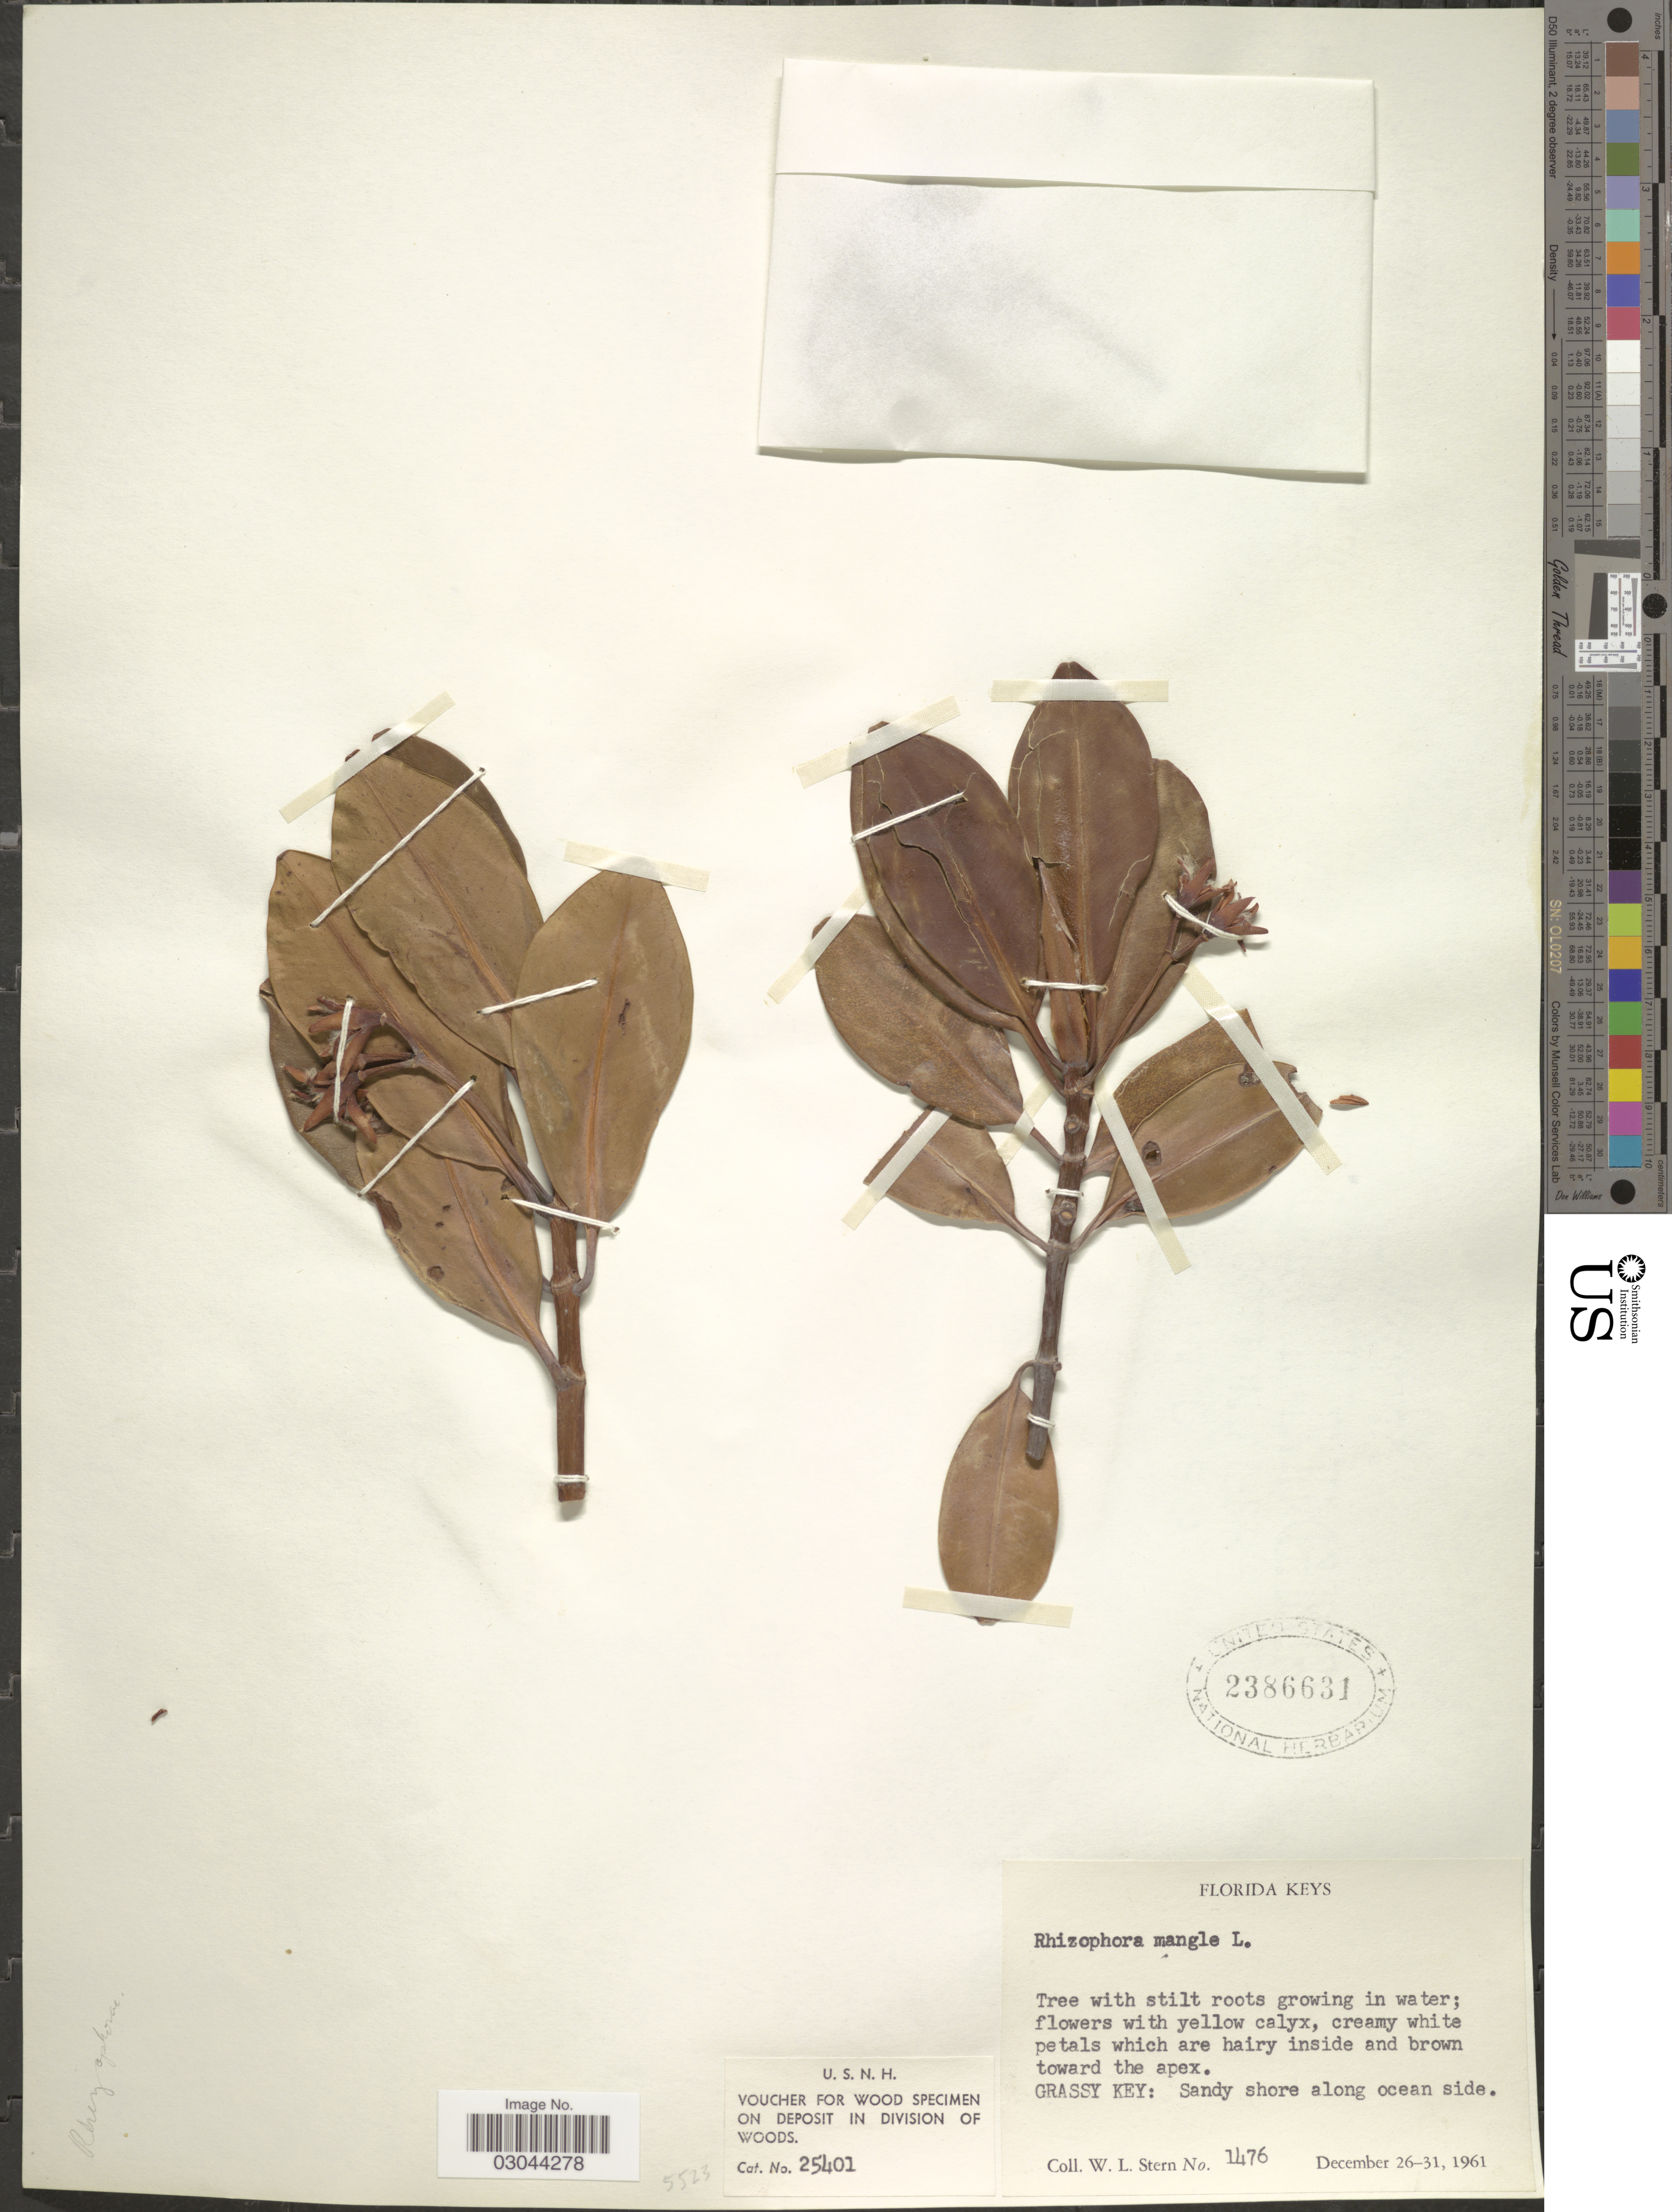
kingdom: Plantae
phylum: Tracheophyta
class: Magnoliopsida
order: Malpighiales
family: Rhizophoraceae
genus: Rhizophora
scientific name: Rhizophora mangle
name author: L.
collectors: W. L. Stern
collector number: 1476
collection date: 1961-12-26/1961-12-31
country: United States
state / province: Florida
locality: Florida Keys. Grassy Key: Sandy shore along ocean side.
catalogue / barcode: US 2386631